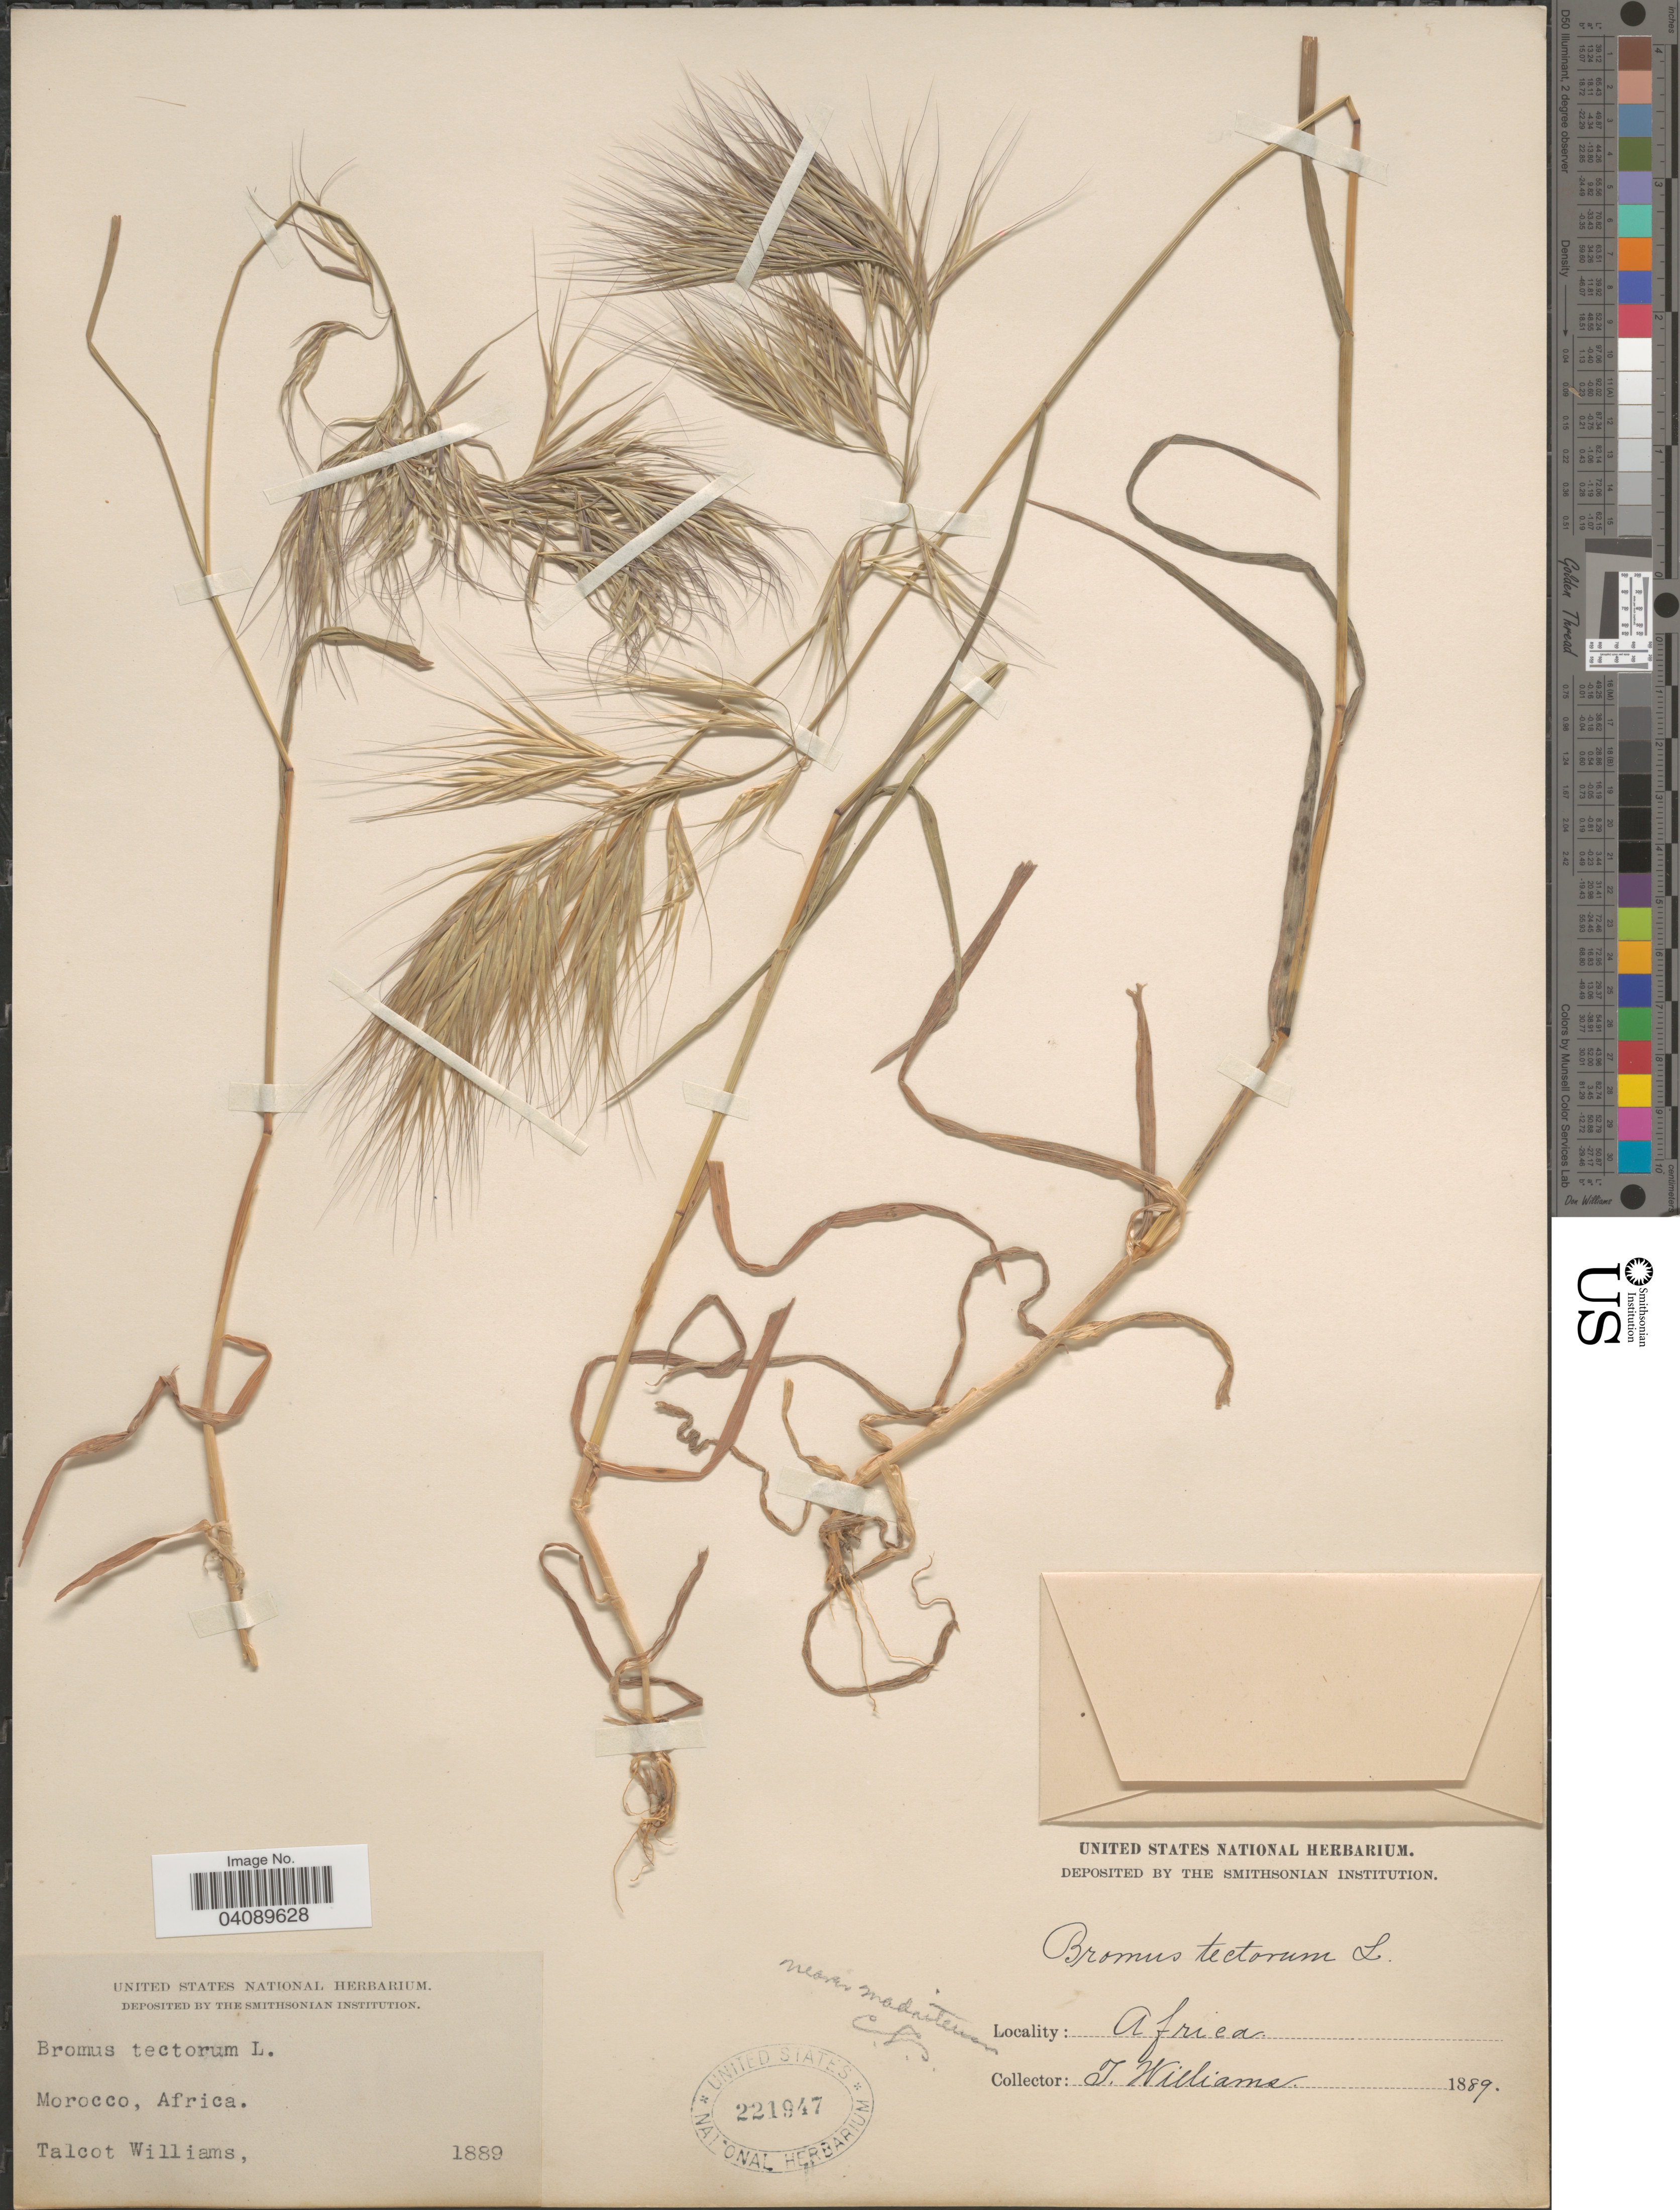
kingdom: Plantae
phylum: Tracheophyta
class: Liliopsida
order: Poales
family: Poaceae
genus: Bromus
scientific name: Bromus tectorum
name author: L.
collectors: T. Williams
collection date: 1889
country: Morocco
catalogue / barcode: US 221947